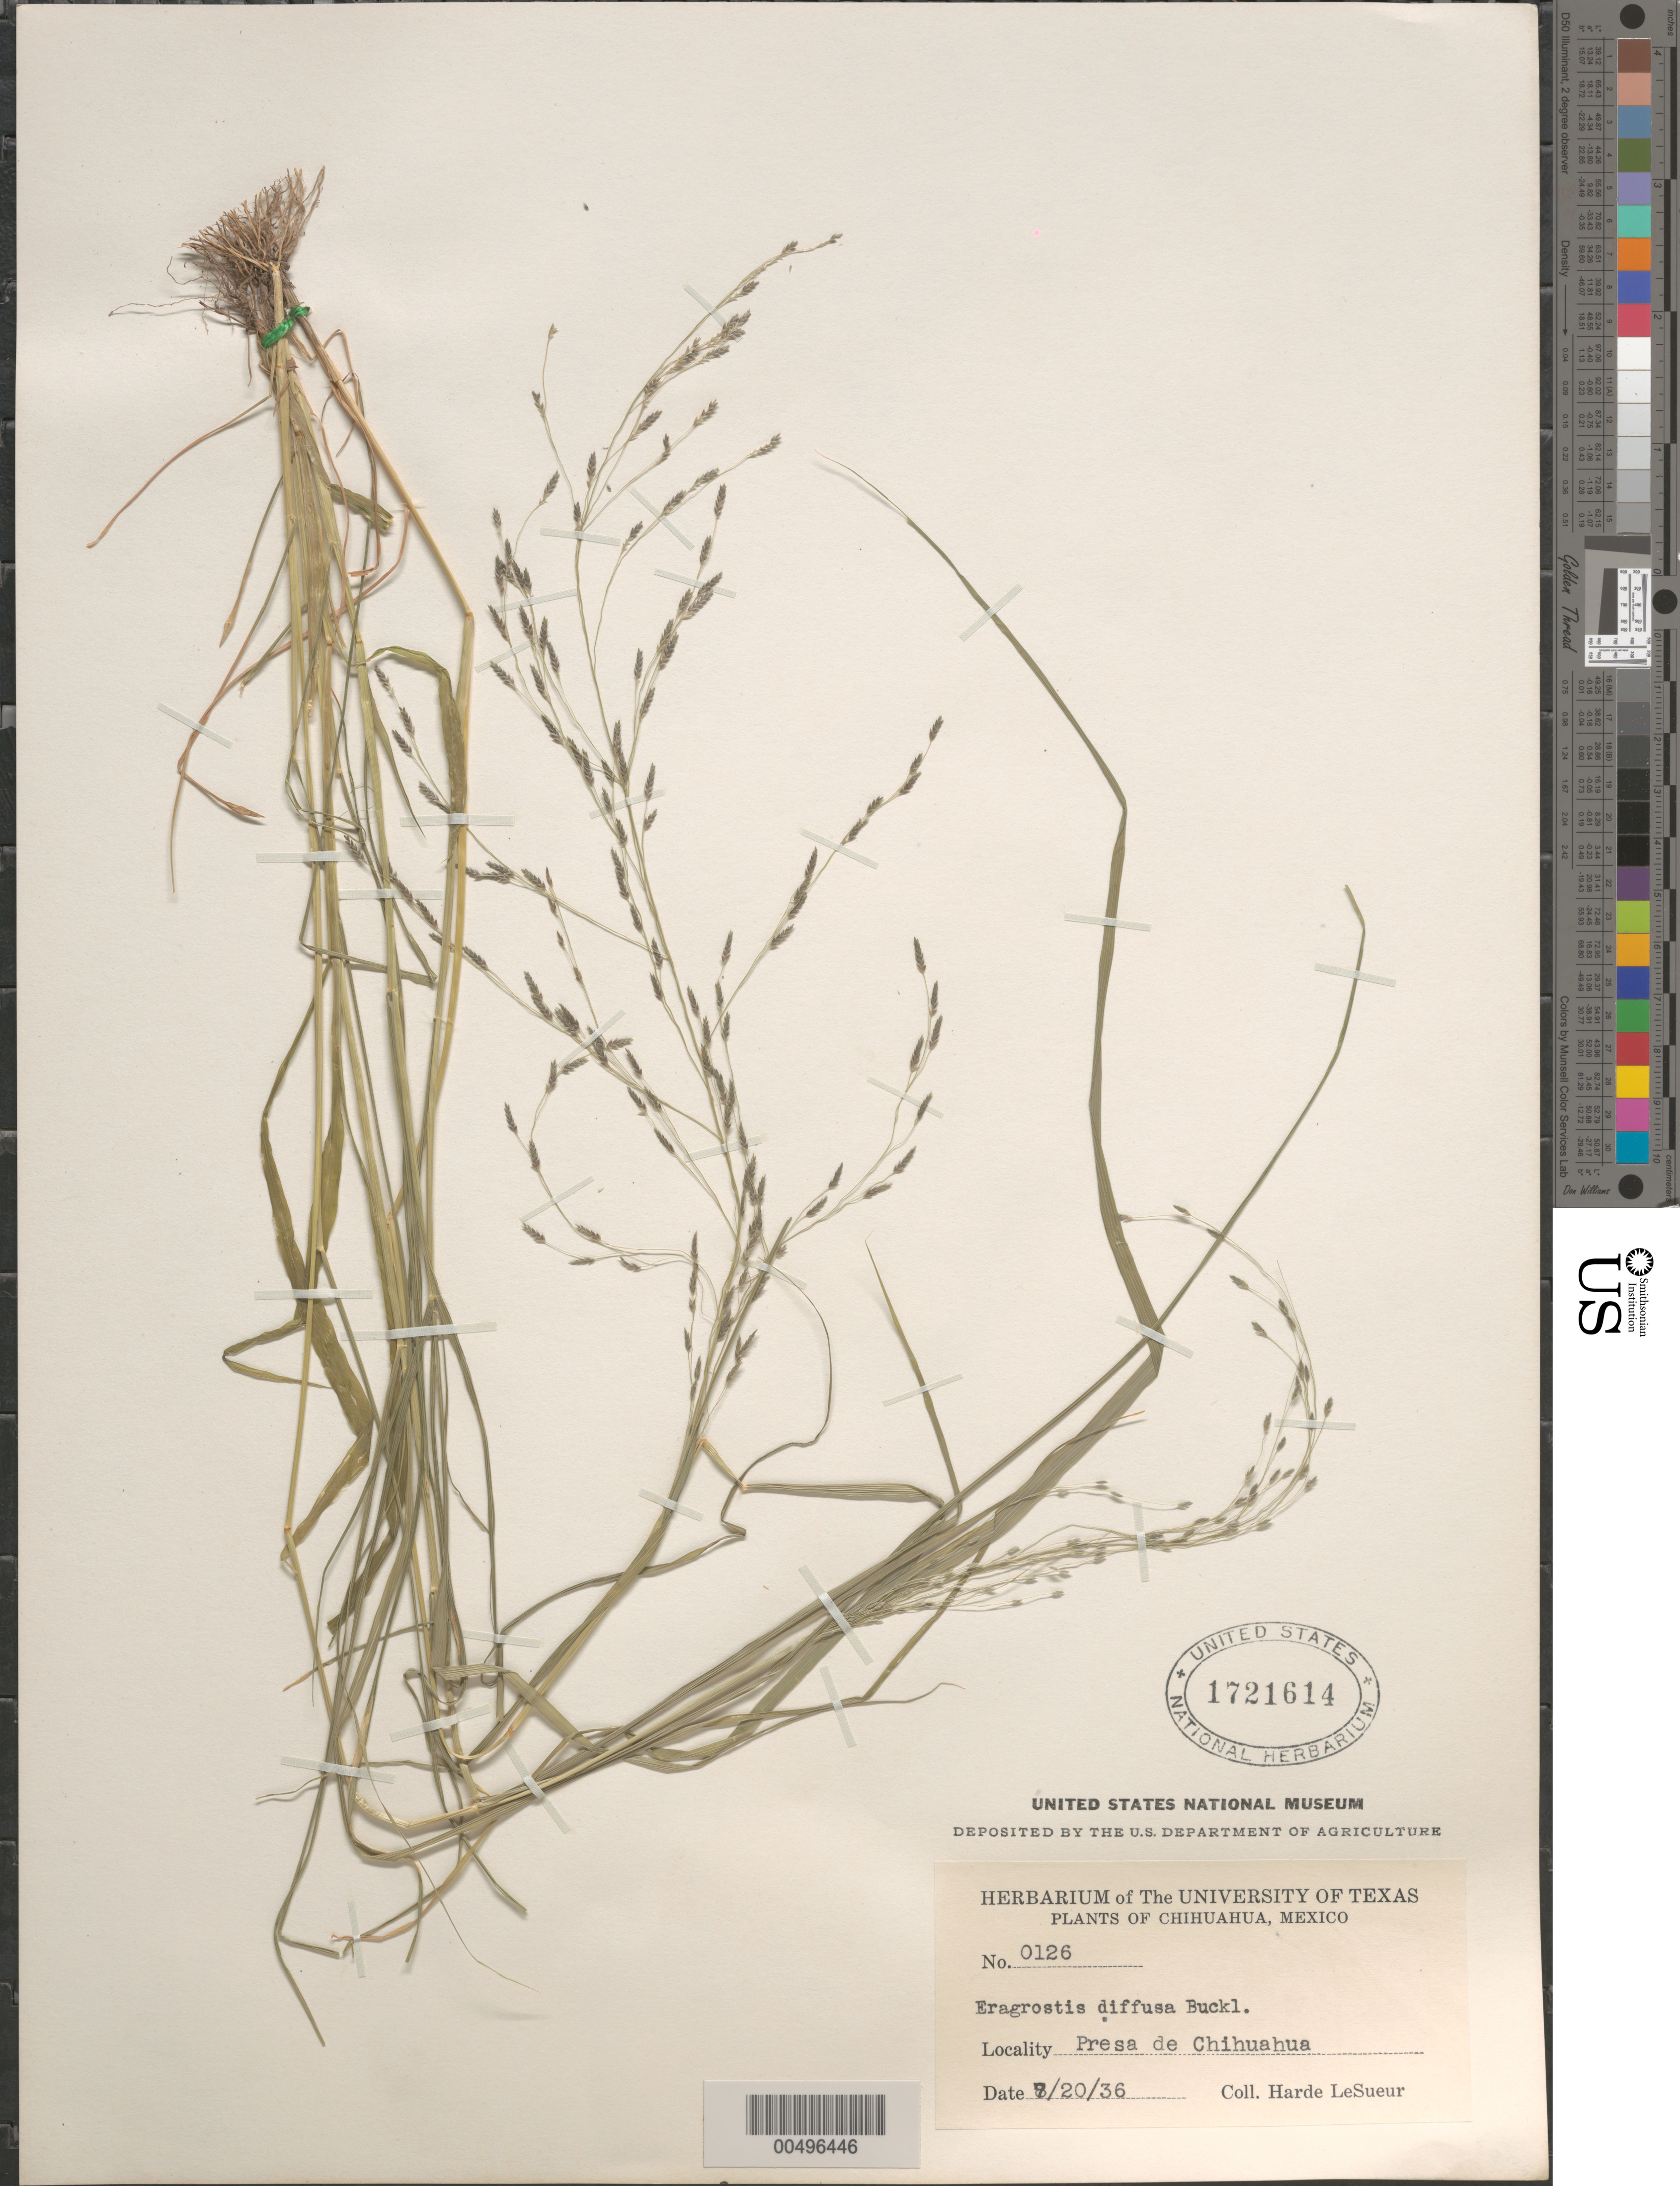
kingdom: Plantae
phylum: Tracheophyta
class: Liliopsida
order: Poales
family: Poaceae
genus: Eragrostis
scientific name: Eragrostis pectinacea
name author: (Michx.) Nees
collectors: D. H. LeSueur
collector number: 0126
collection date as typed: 20 Jul 1936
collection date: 1936-07-20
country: Mexico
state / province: Chihuahua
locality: Presa de Chihuahua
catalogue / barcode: US 1721614